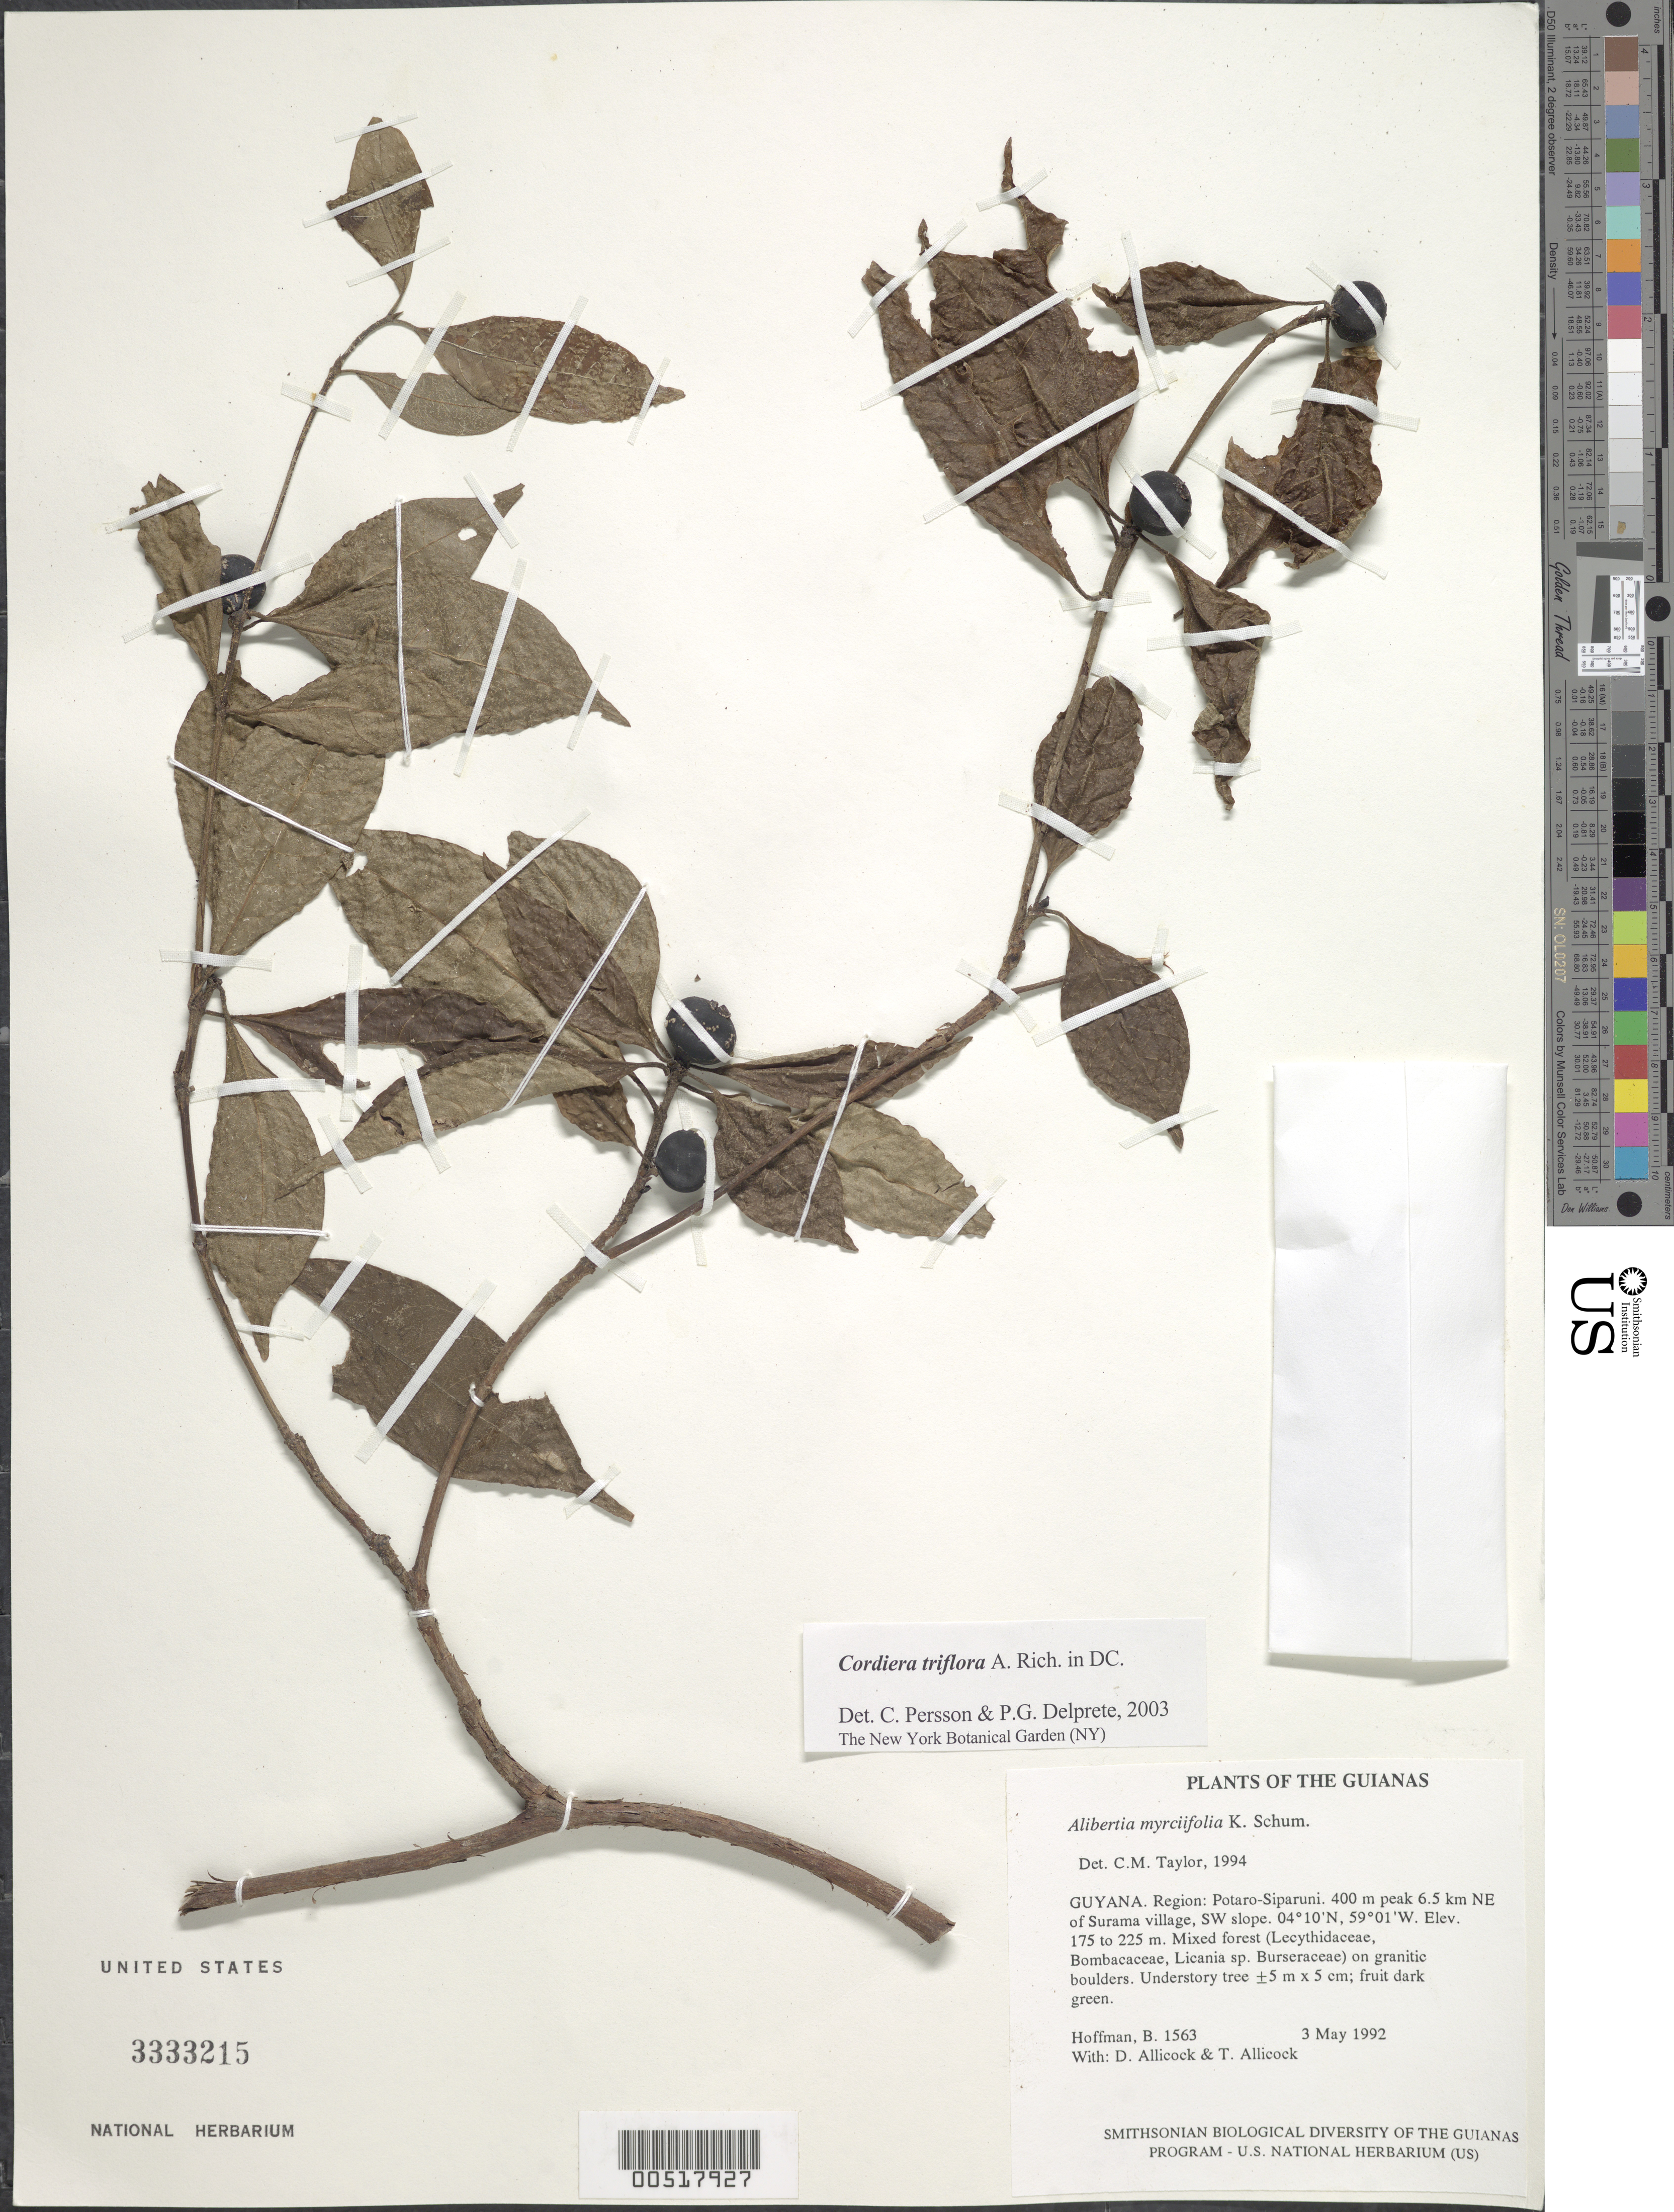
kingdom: Plantae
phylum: Tracheophyta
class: Magnoliopsida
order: Gentianales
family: Rubiaceae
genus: Cordiera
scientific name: Cordiera triflora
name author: A. Rich. ex DC.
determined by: Delprete, P. G.; Persson, C. H.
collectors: B. Hoffman, D. Allicock & T. Allicock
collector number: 1563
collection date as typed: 3 May 1992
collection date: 1992-05-03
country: Guyana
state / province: Potaro-Siparuni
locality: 400 m peak 6.5 km NE of Surama village, SW slope. Iwokrama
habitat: Mixed forest (Lecythidaceae, Bombacaceae, Licania sp. Burseraceae) on granitic boulders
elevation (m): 175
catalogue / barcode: US 3333215